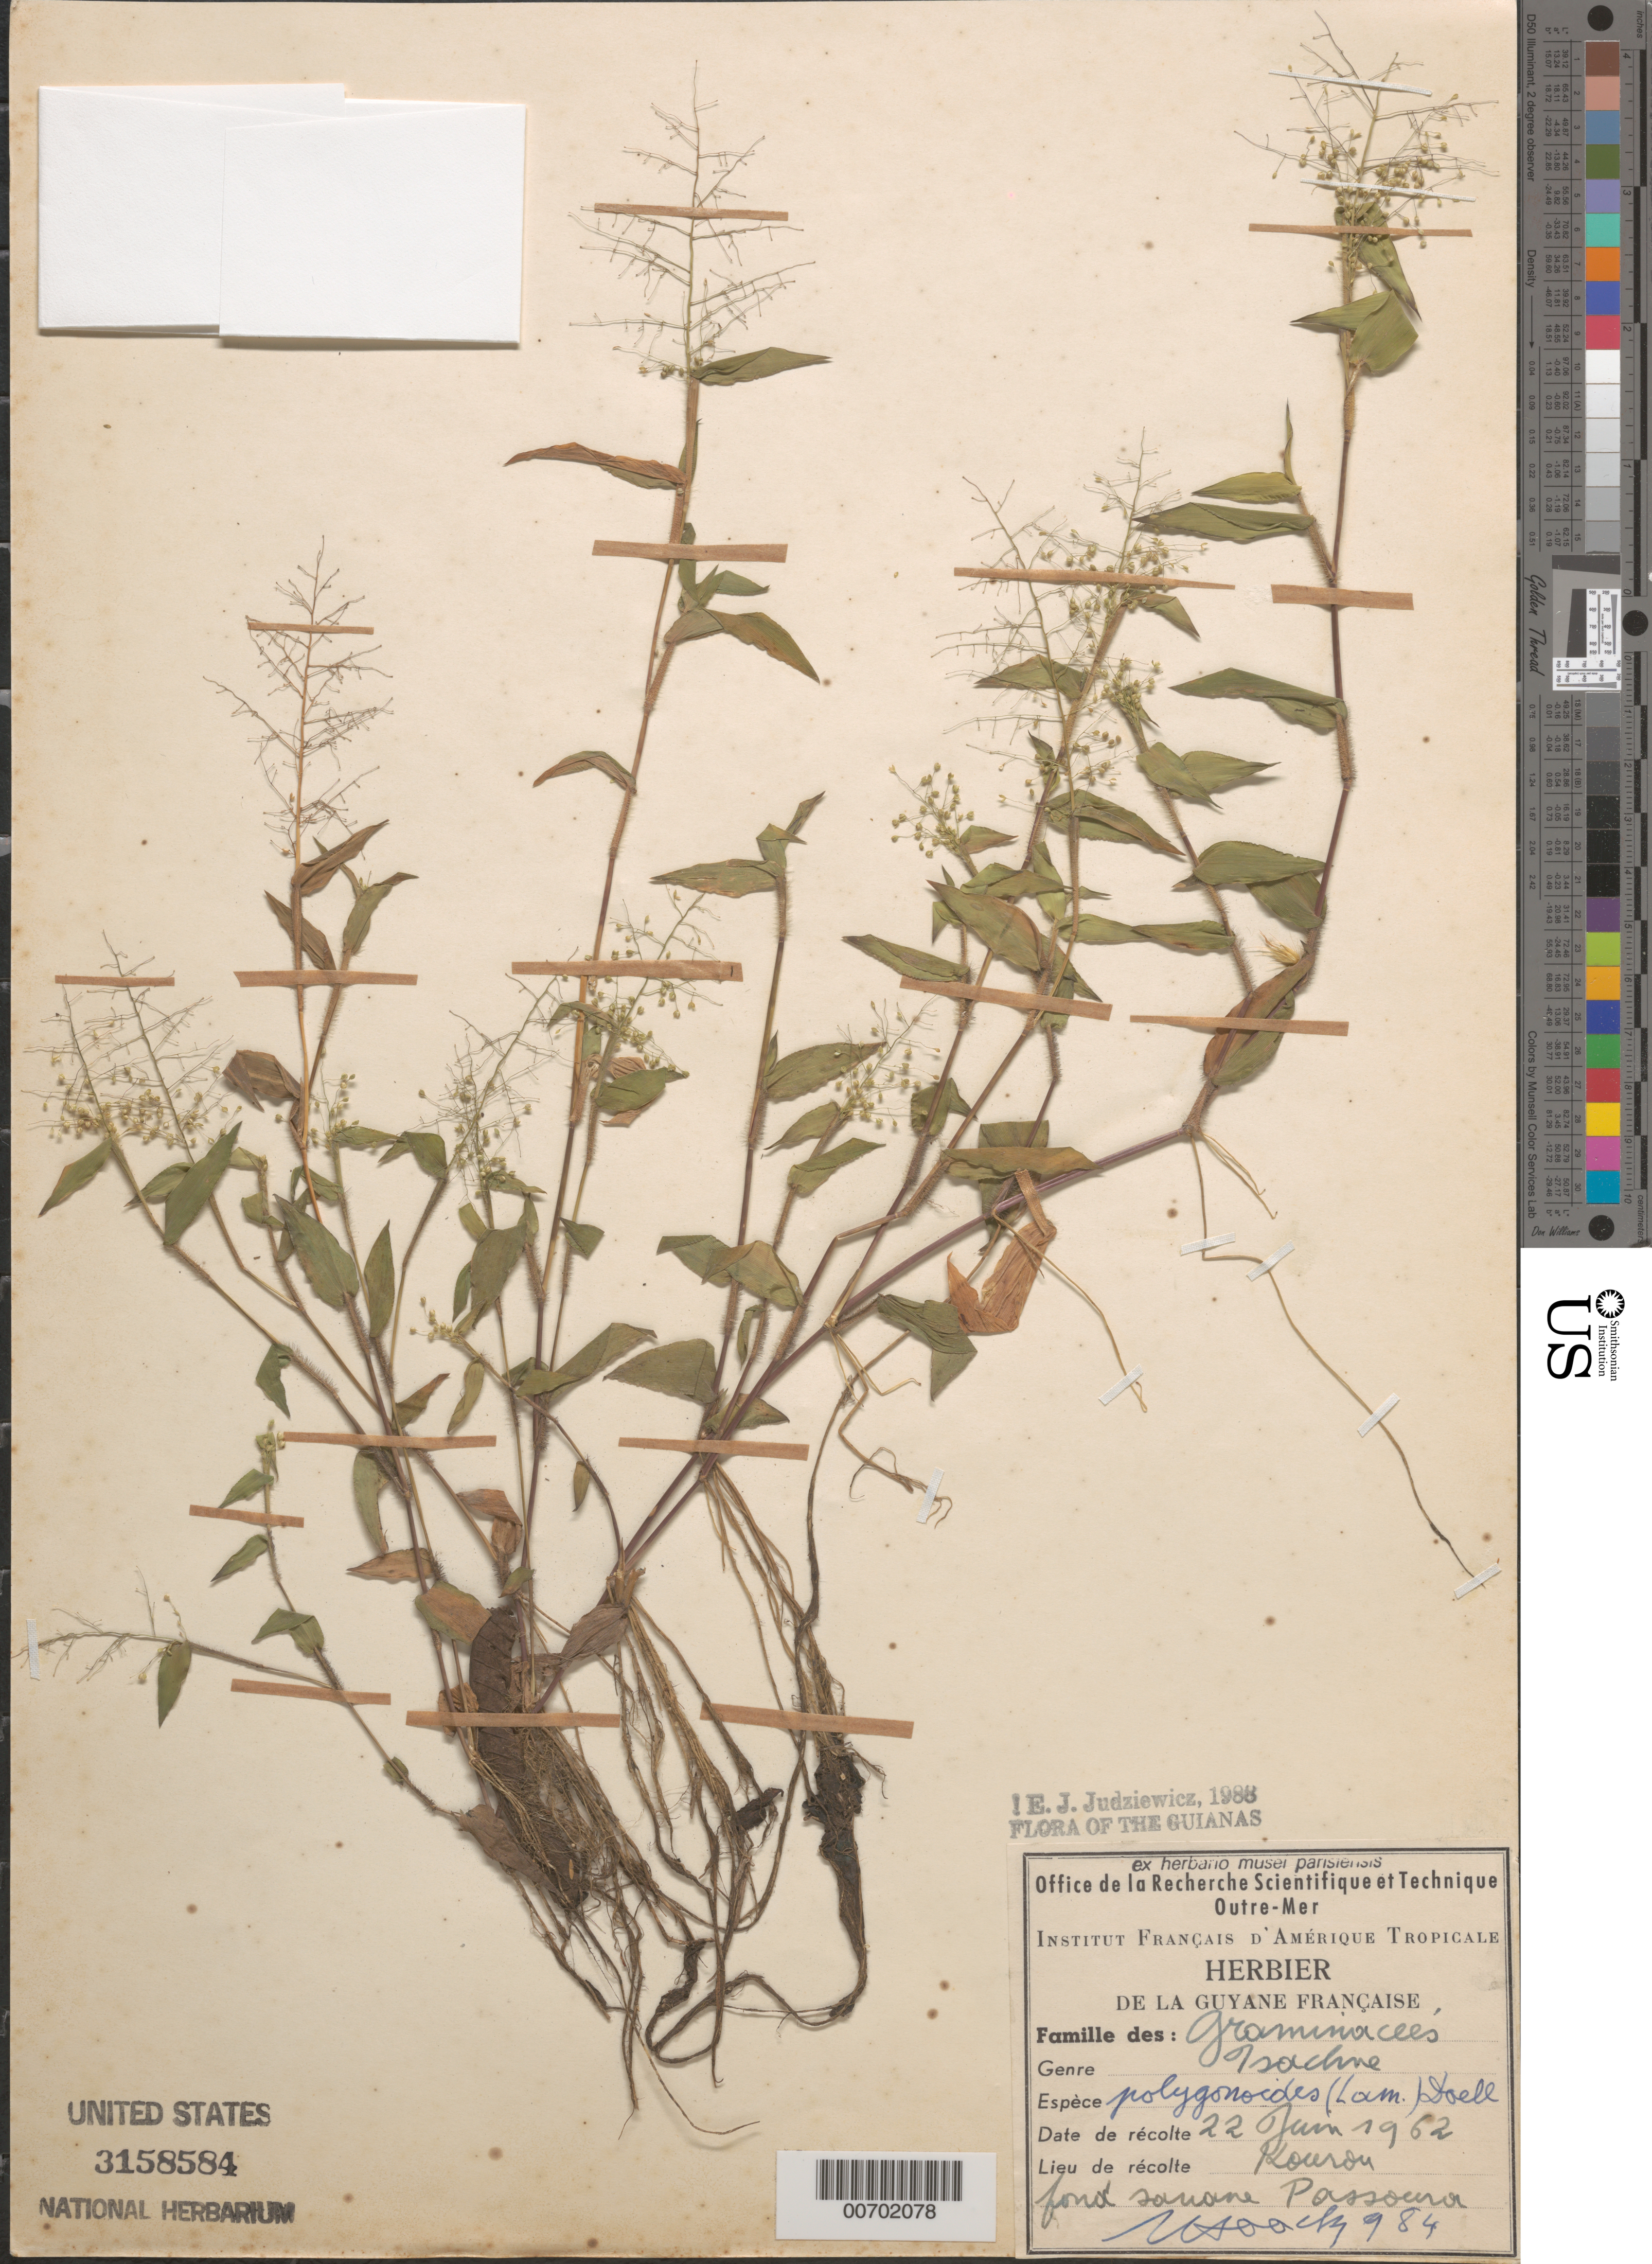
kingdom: Plantae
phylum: Tracheophyta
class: Liliopsida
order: Poales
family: Poaceae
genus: Isachne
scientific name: Isachne polygonoides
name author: (Lam.) Döll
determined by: Judziewicz, E. J.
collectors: J. Hoock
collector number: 984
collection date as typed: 22-Jun-62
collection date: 1962-06-22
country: French Guiana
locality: Kourou, fond savane Passoura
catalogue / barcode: US 3158584